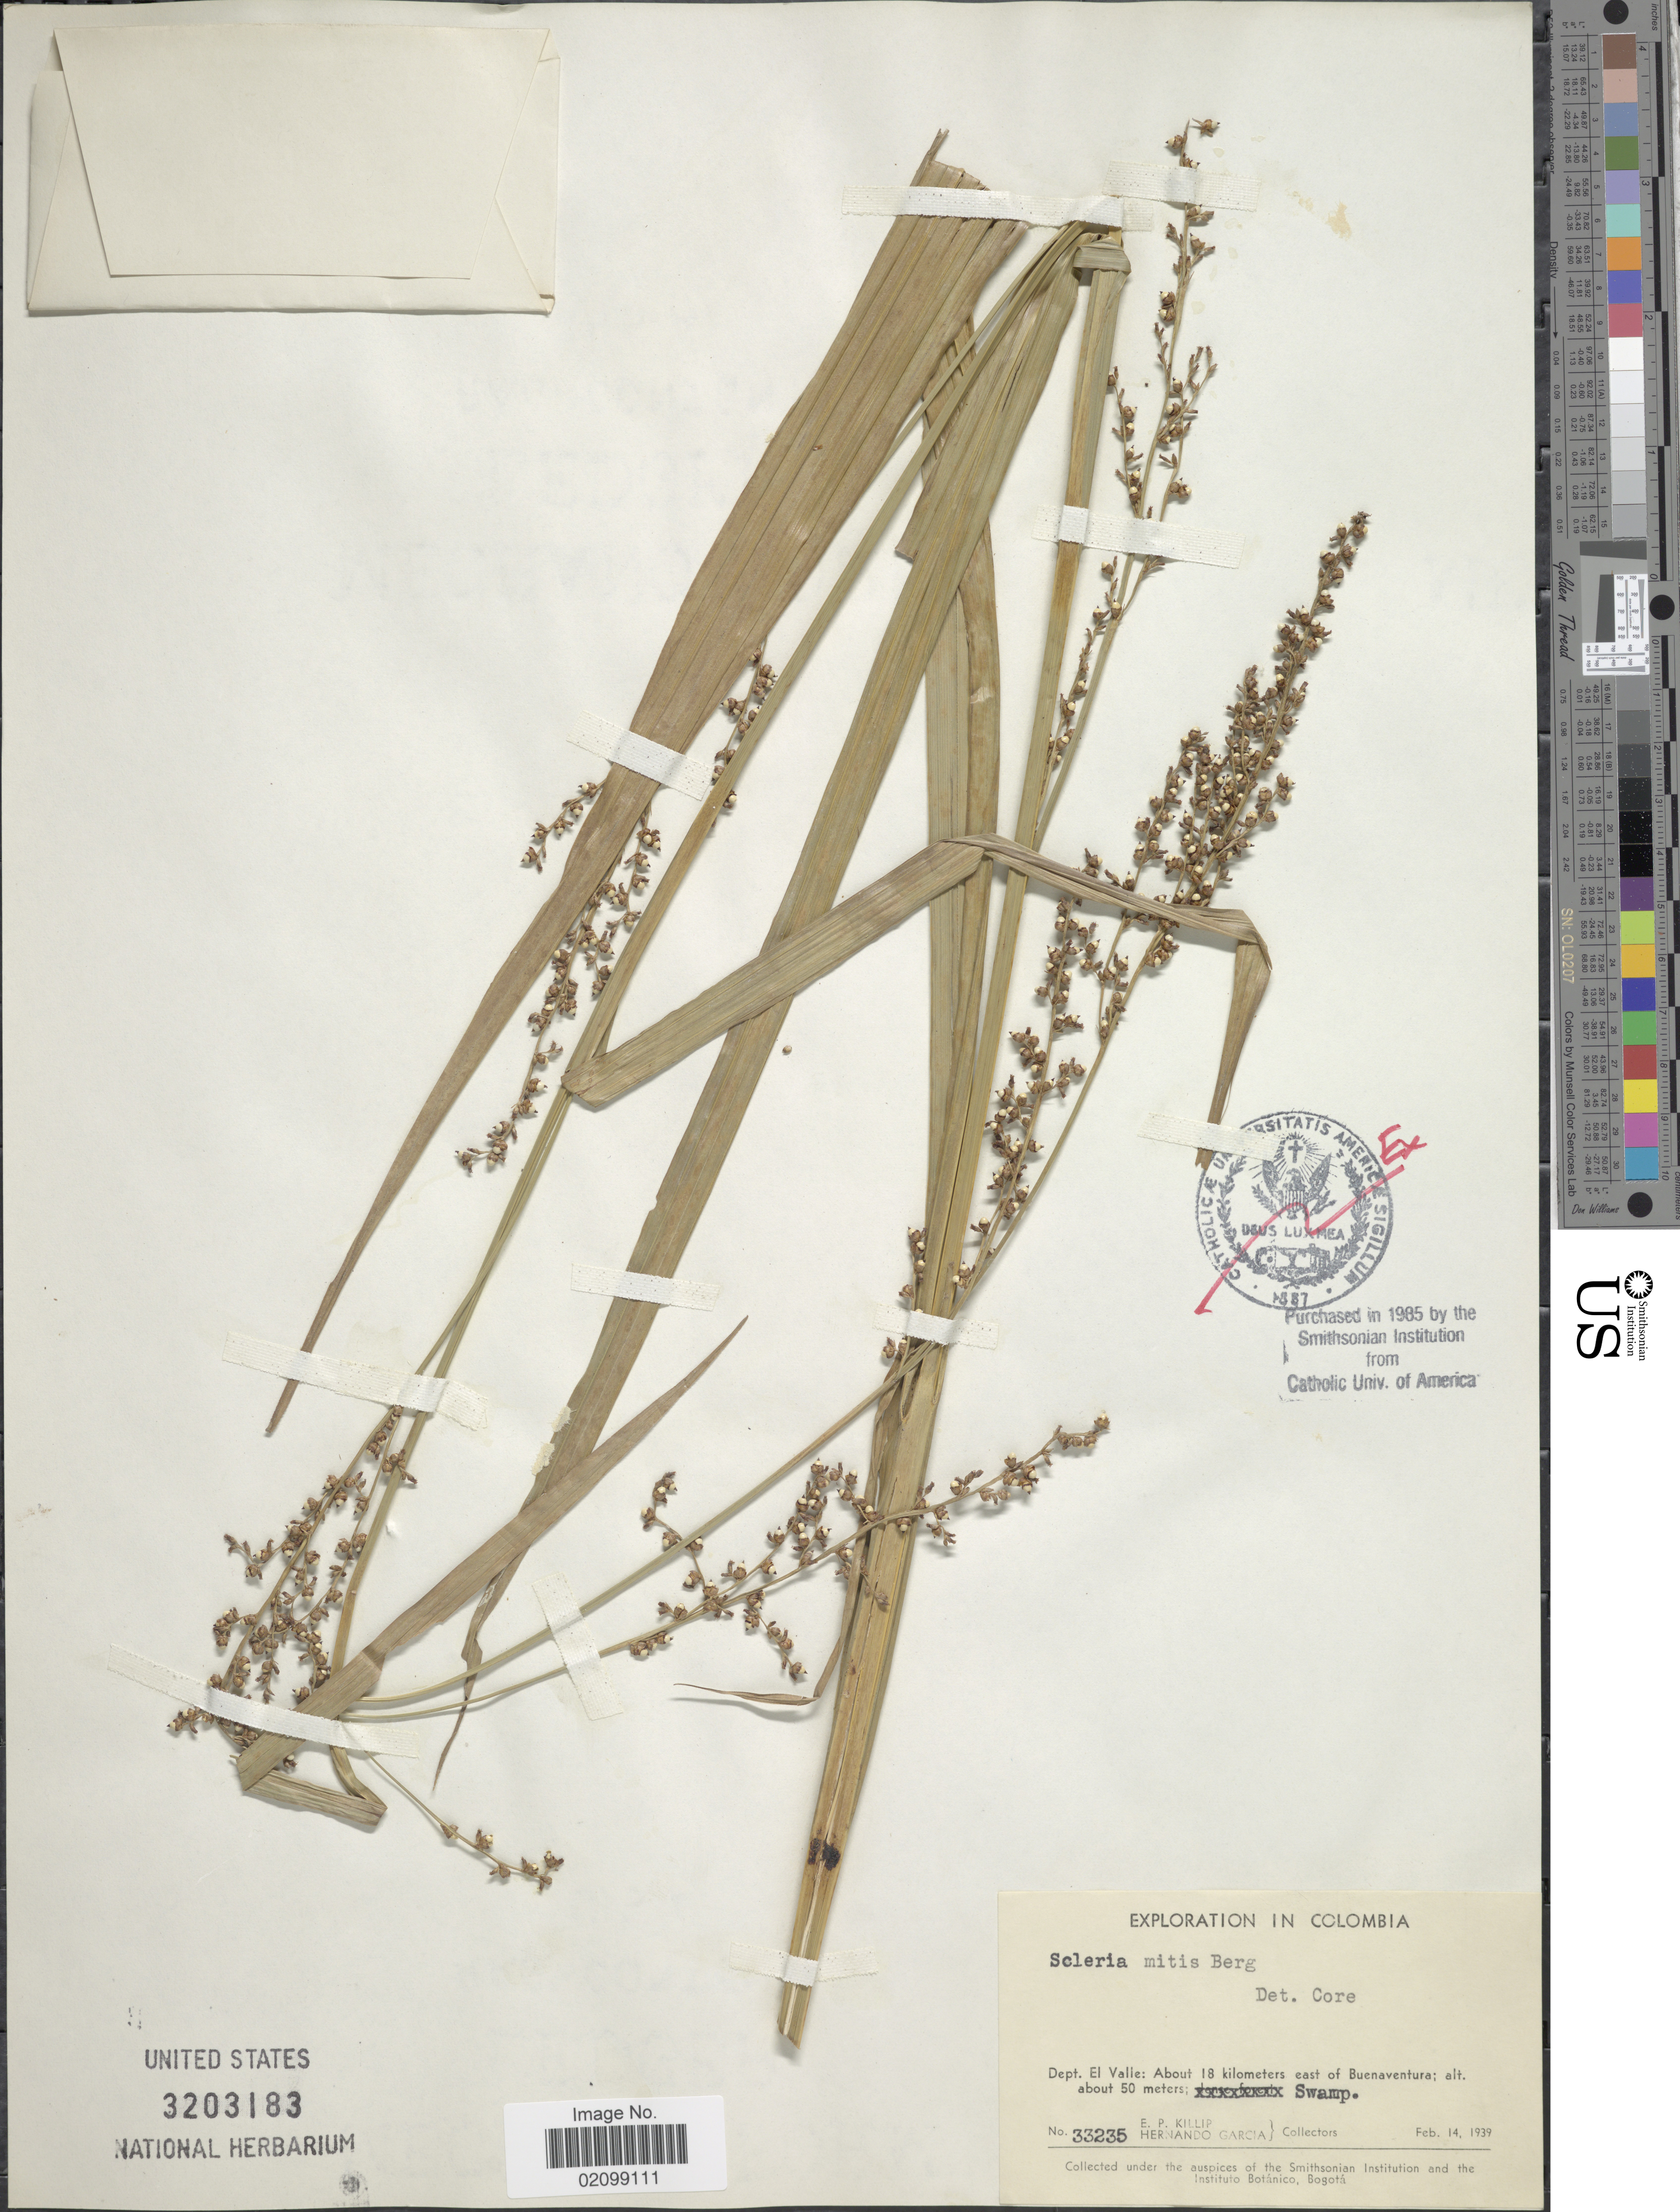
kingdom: Plantae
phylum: Tracheophyta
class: Liliopsida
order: Poales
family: Cyperaceae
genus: Scleria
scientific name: Scleria mitis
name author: P.J. Bergius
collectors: E. P. Killip & H. Garcia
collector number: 33235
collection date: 1939-02-14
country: Colombia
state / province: Valle del Cauca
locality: Dept. El Valle: About 18 kilometers east Buenaventura.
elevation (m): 50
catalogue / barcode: US 3203183